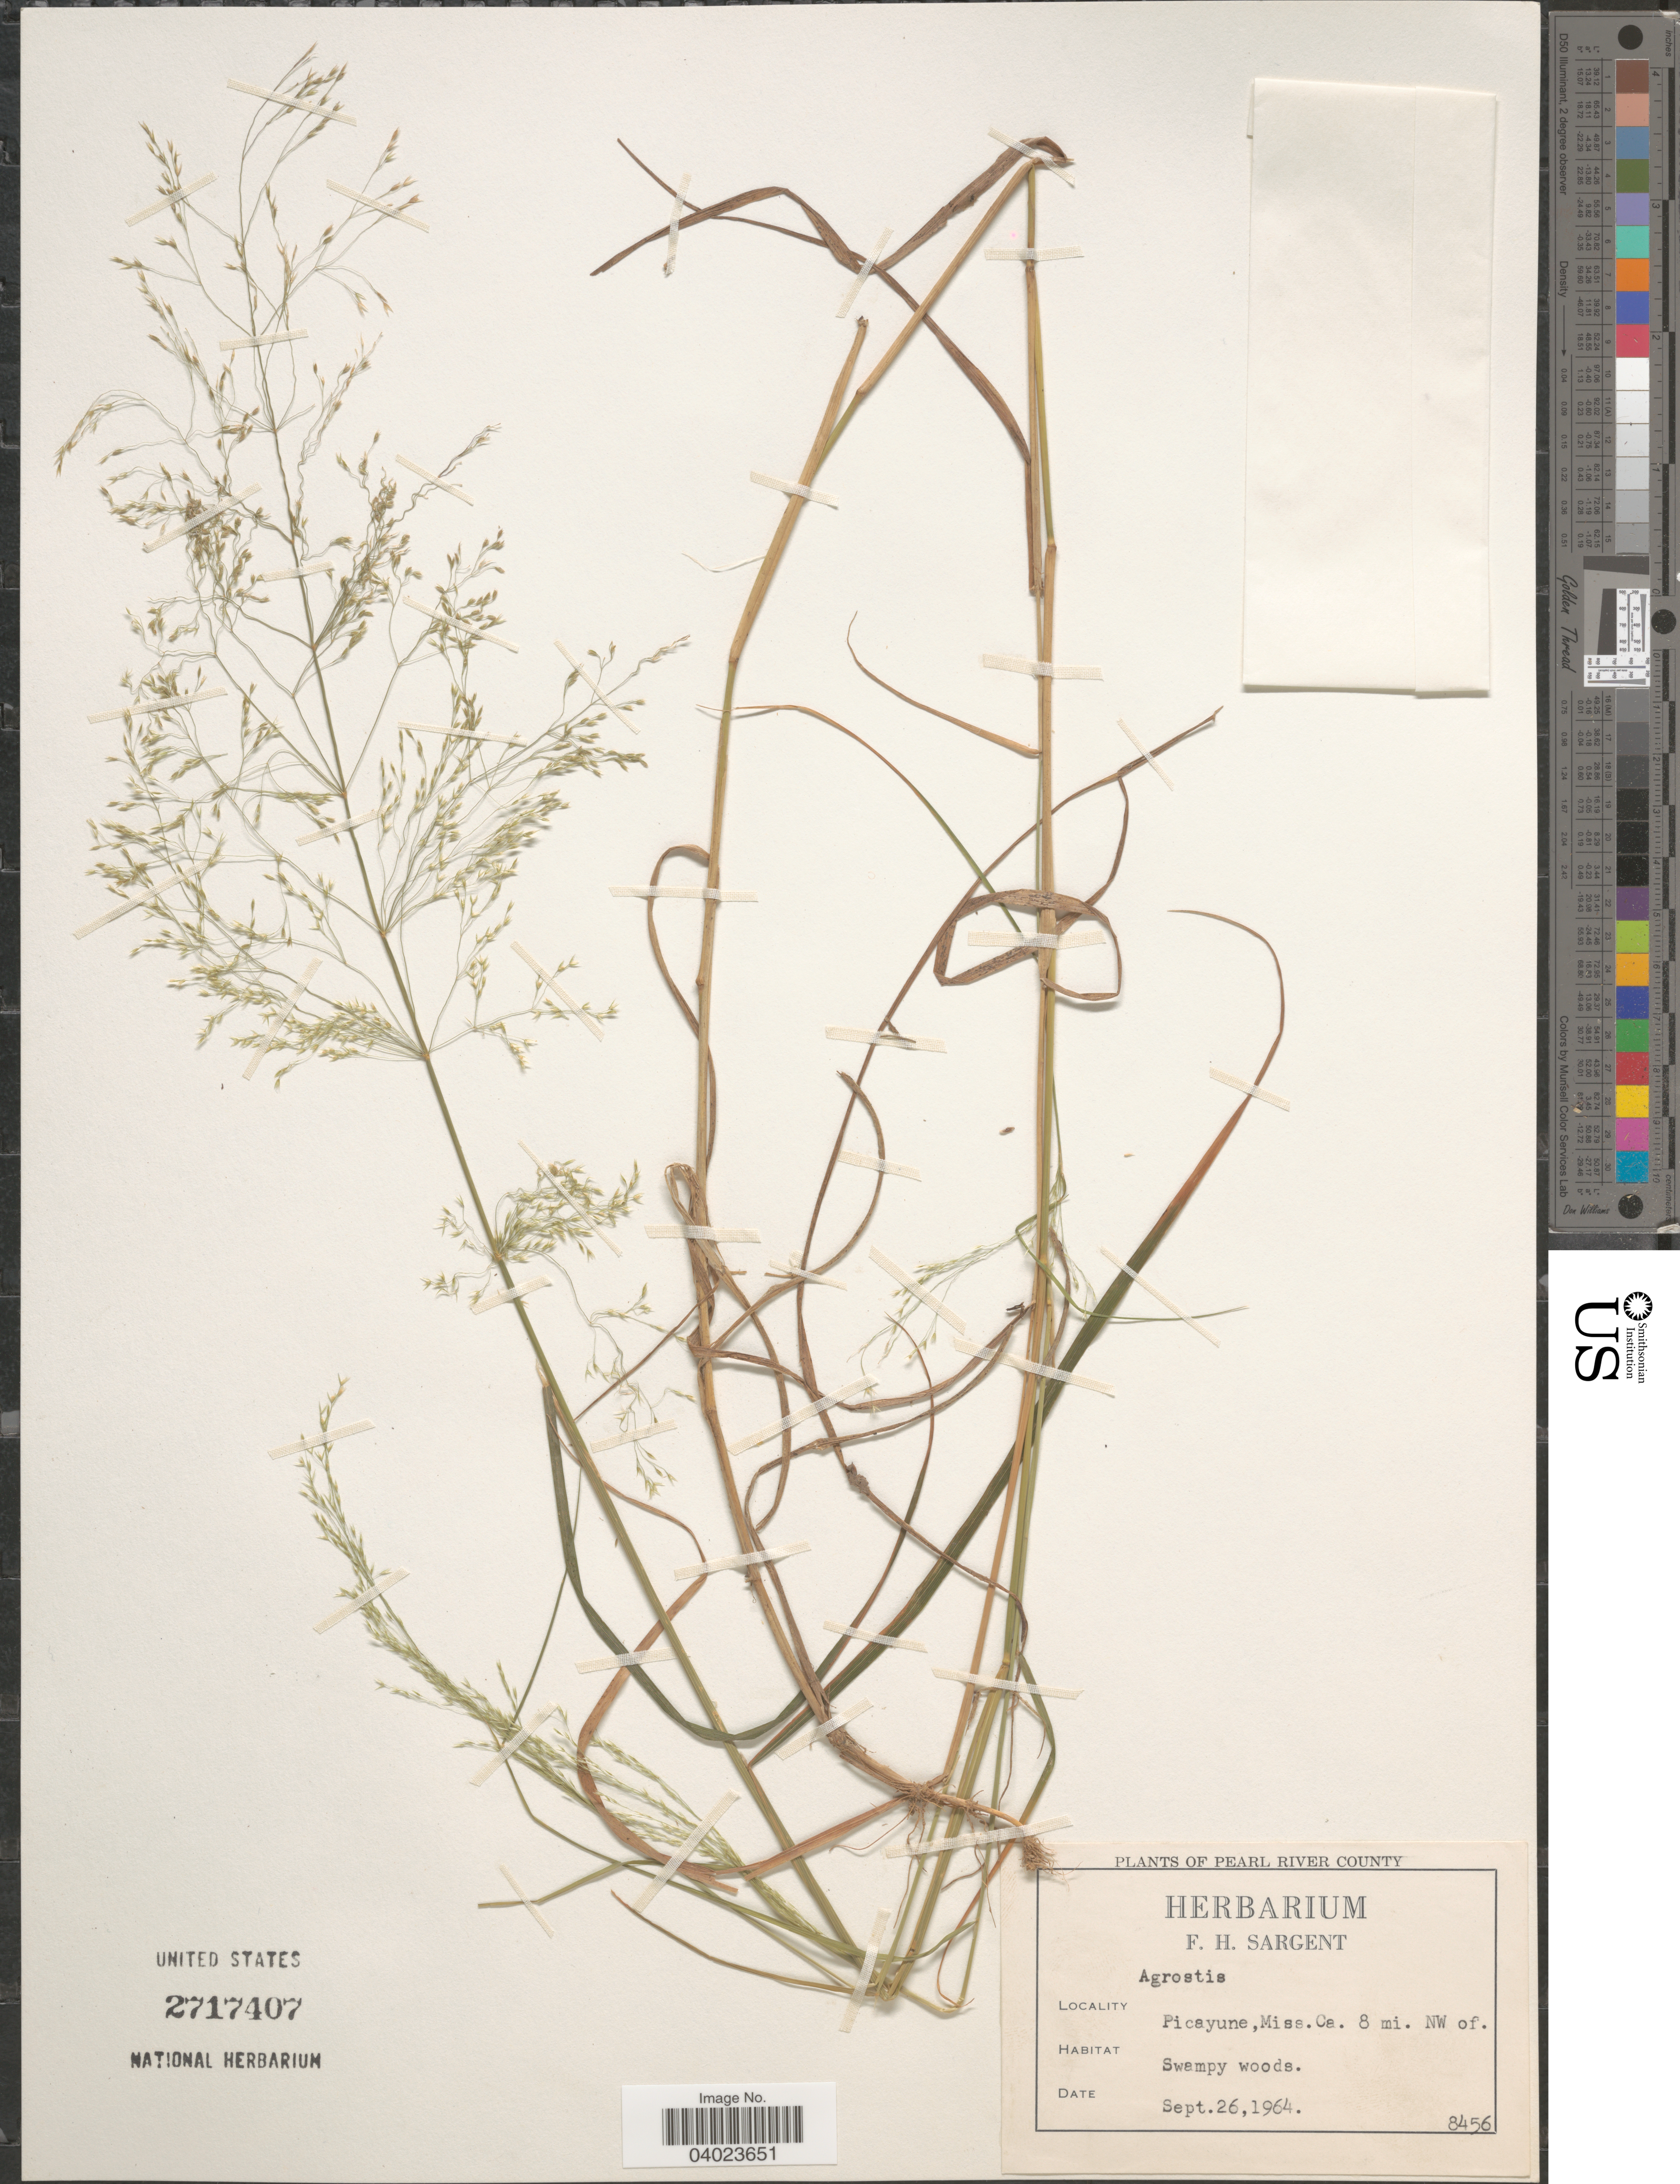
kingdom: Plantae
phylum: Tracheophyta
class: Liliopsida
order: Poales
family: Poaceae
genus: Agrostis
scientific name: Agrostis sp.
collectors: Ex herb. F. H. Sargent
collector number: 8456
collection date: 1964-09-26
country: United States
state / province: Mississippi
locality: Pearl River County. Picayune. Ca. 8 mi. NW of Swampy woods.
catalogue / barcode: US 2717407